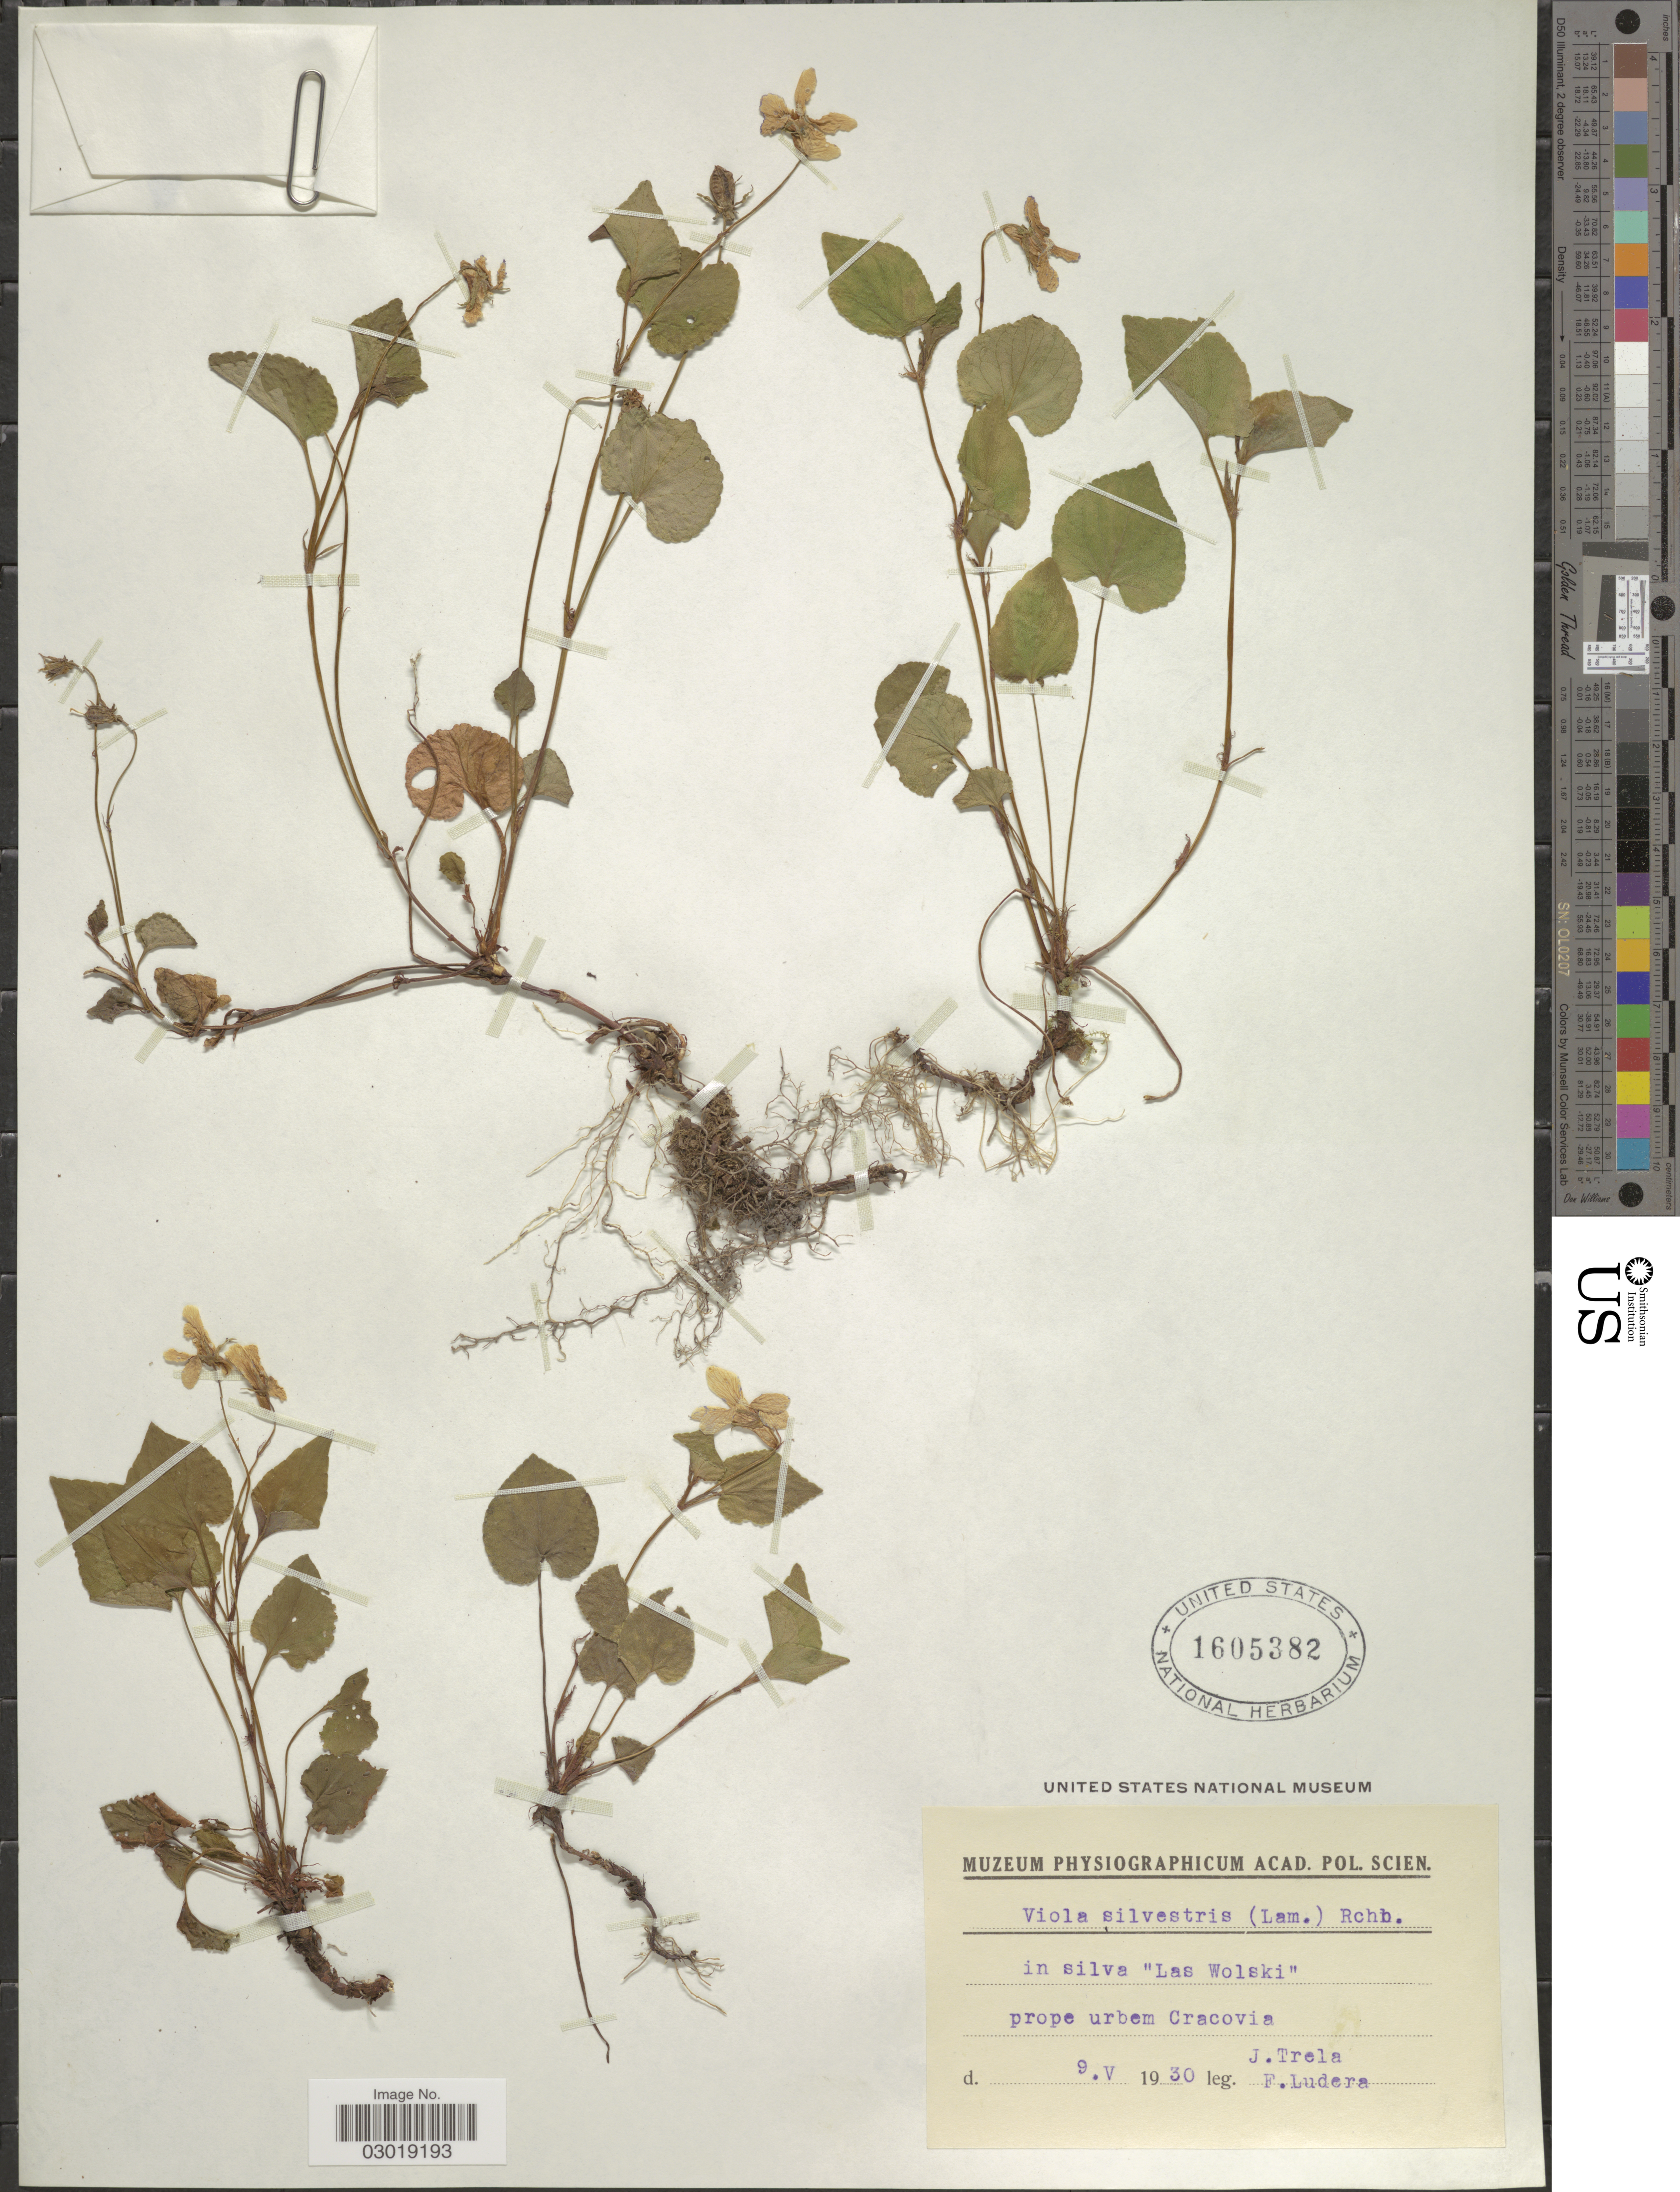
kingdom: Plantae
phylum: Tracheophyta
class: Magnoliopsida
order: Malpighiales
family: Violaceae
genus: Viola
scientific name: Viola sylvestris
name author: Lam.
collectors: J. Trela & F. Ludera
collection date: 1930-05-09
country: Poland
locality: In silva "Las Wolski" prope urbem Cracovia.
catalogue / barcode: US 1605382